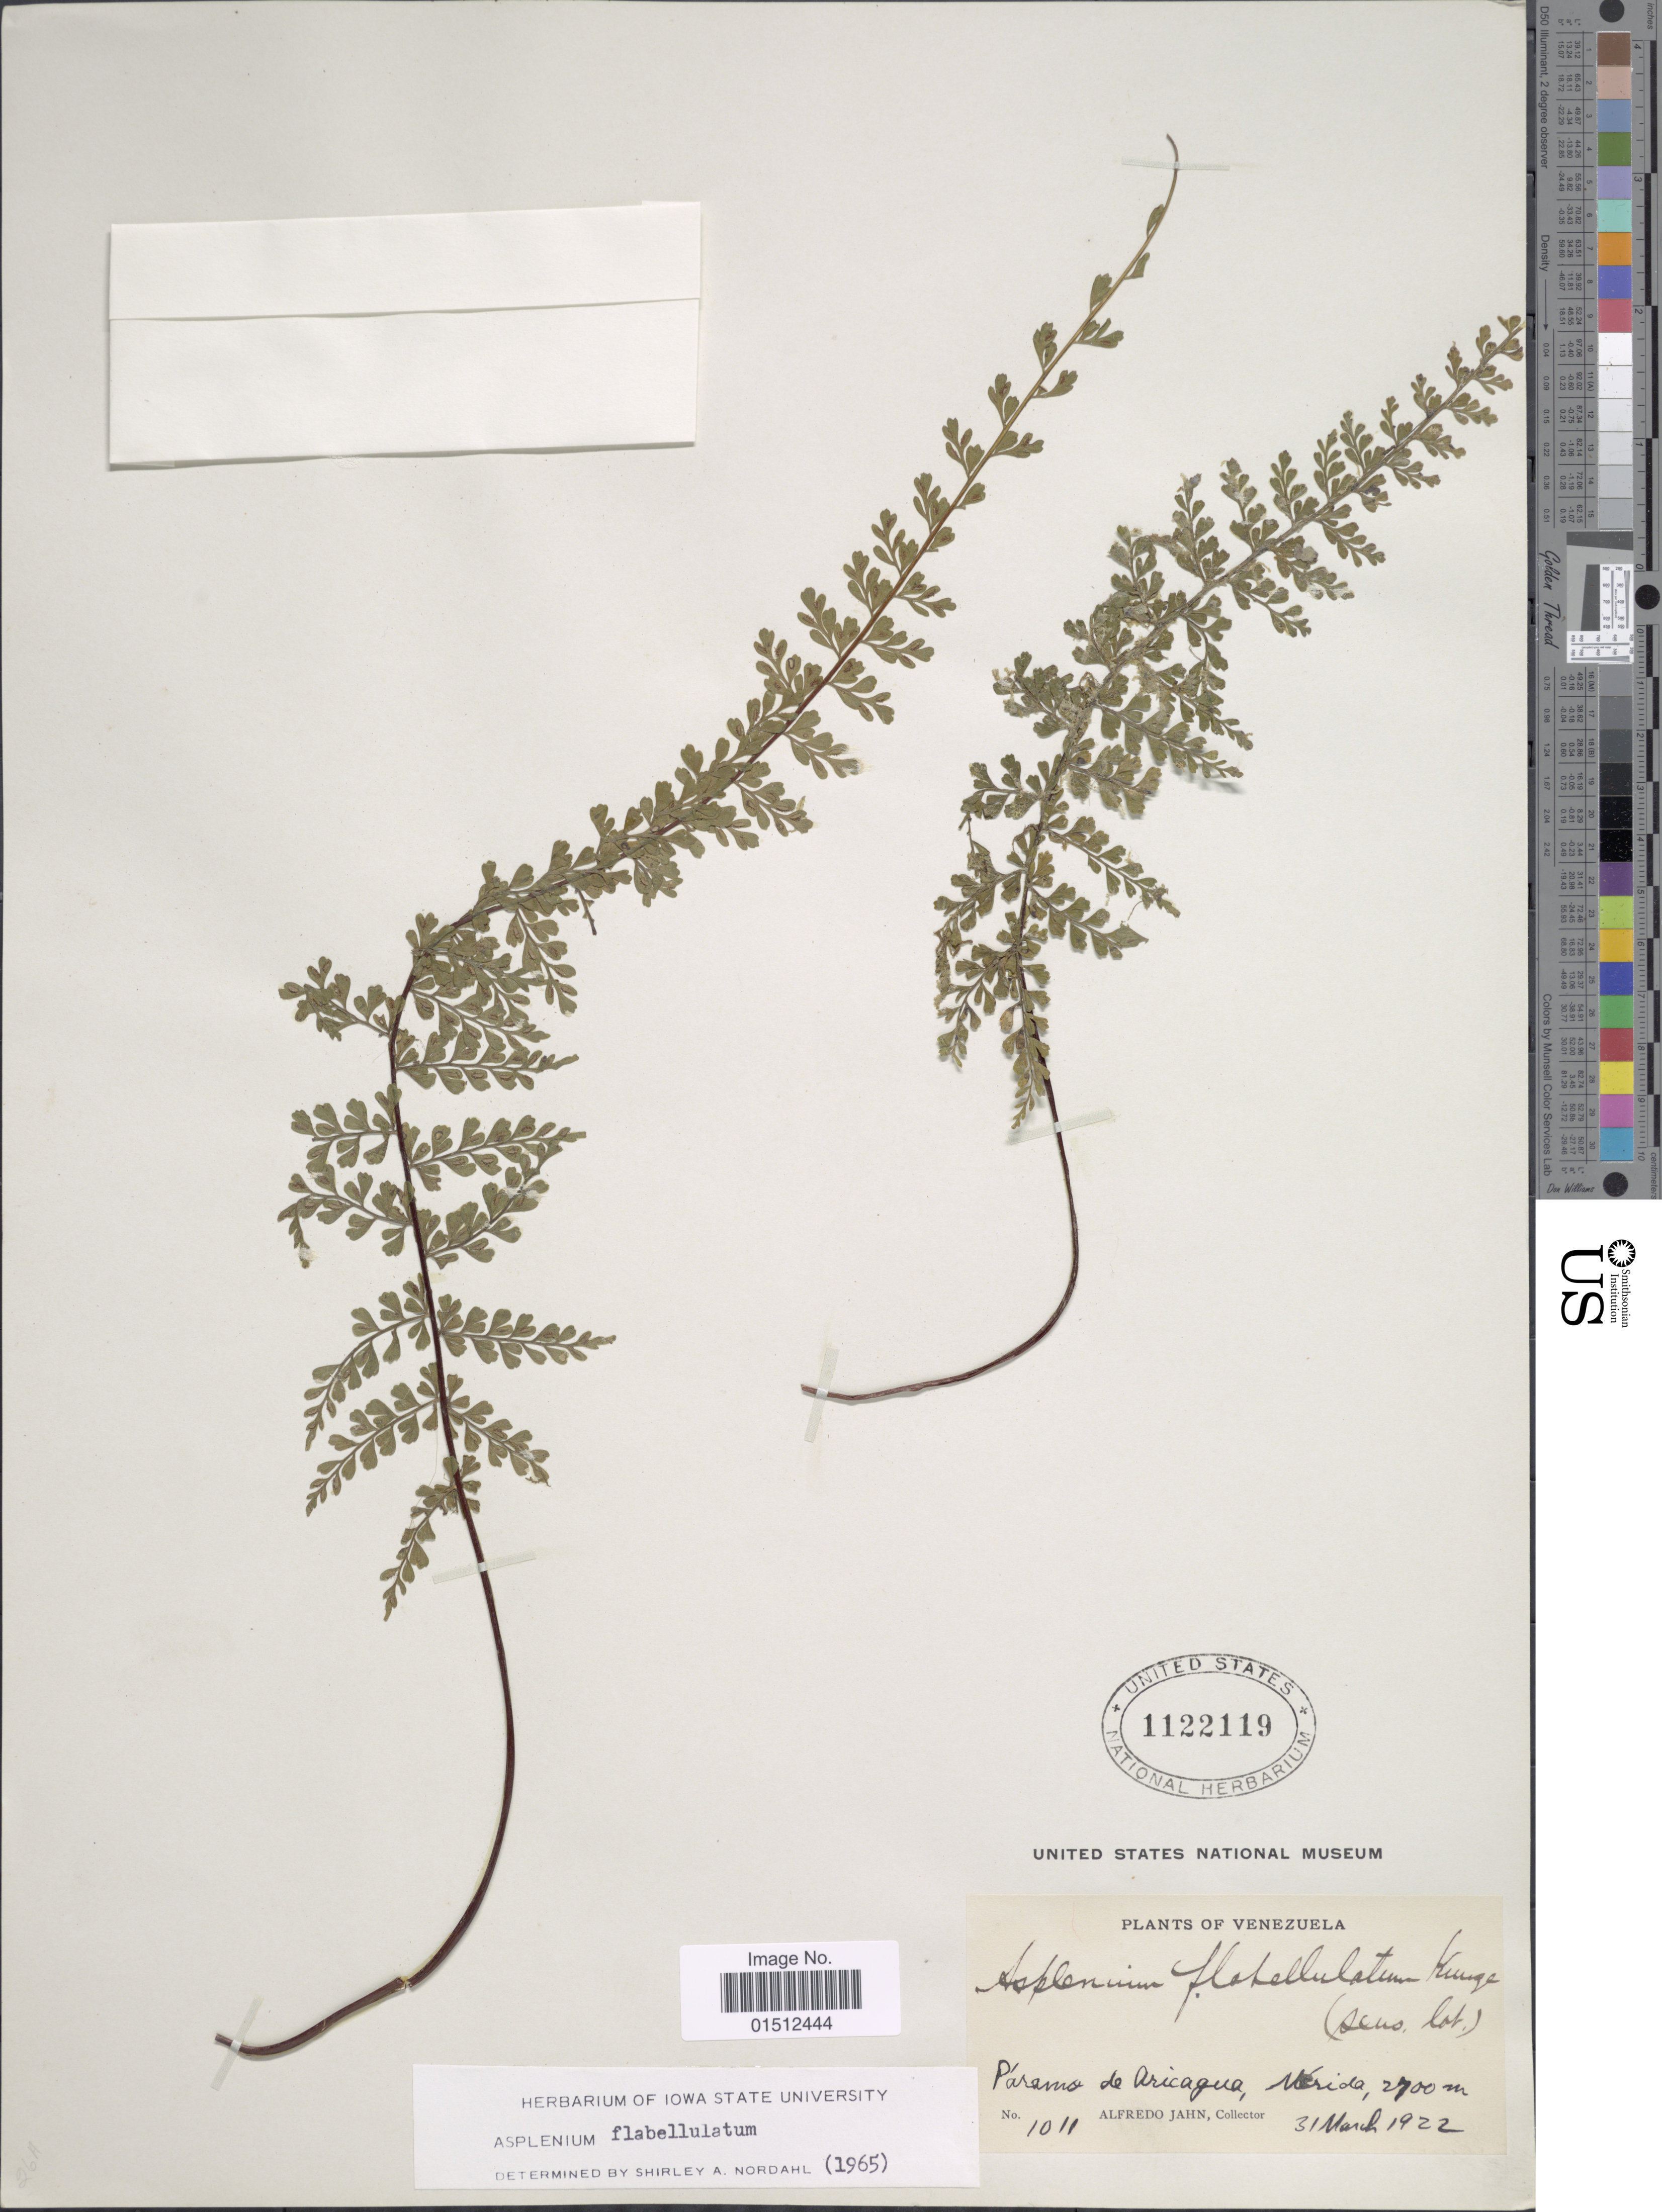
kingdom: Plantae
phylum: Tracheophyta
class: Polypodiopsida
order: Polypodiales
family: Aspleniaceae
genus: Asplenium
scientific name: Asplenium radicans var. dentatum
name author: (Klotzsch) Bonap.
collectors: A. Jahn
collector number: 1011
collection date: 1922-03-31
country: Venezuela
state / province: Mérida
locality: Venezuela. Paramo de Aricagua, Merida.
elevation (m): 2700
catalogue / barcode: US 1122119